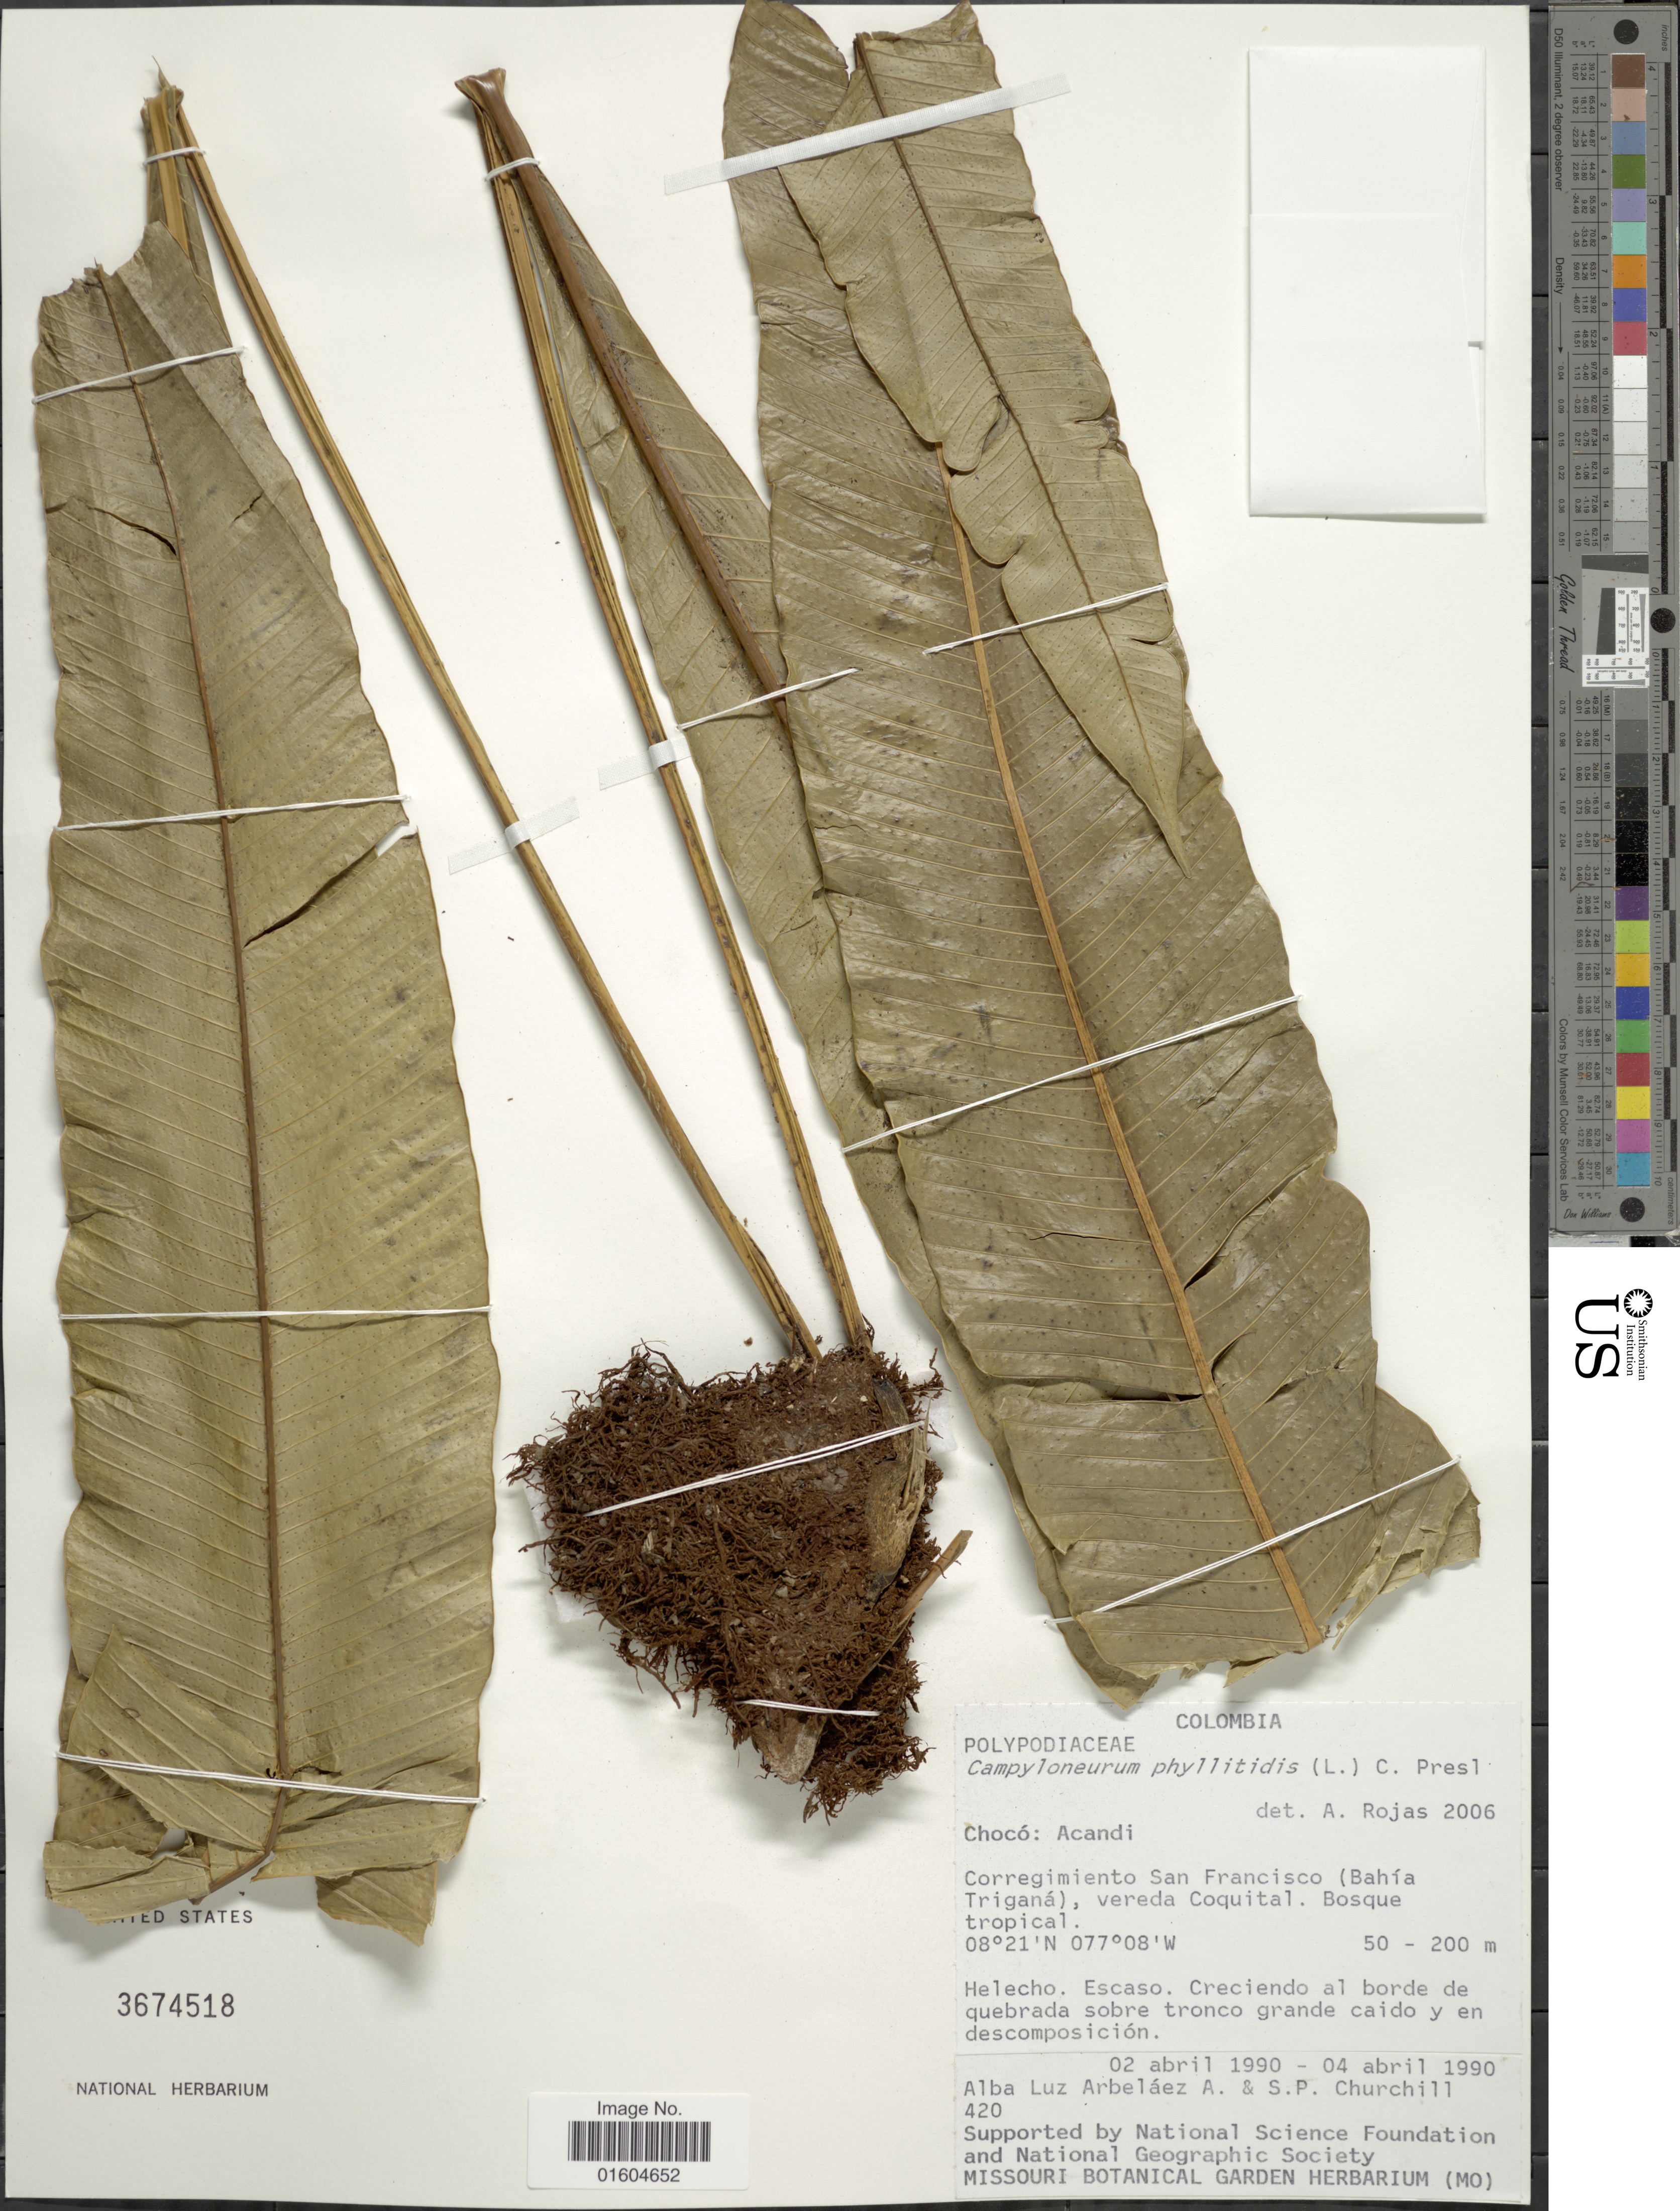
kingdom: Plantae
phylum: Tracheophyta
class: Polypodiopsida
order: Polypodiales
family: Polypodiaceae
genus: Campyloneurum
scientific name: Campyloneurum phyllitidis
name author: (L.) C. Presl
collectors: A. L. Arbelaez, A. Churchill & S. Churchill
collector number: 420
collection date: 1990-04-02/1990-04-04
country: Colombia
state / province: Chocó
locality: Colombia. Choco: Acandi. Corregimiento San Francisco (Bahia Trigana), vereda Coquital. Bosque tropical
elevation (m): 50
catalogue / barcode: US 3674518